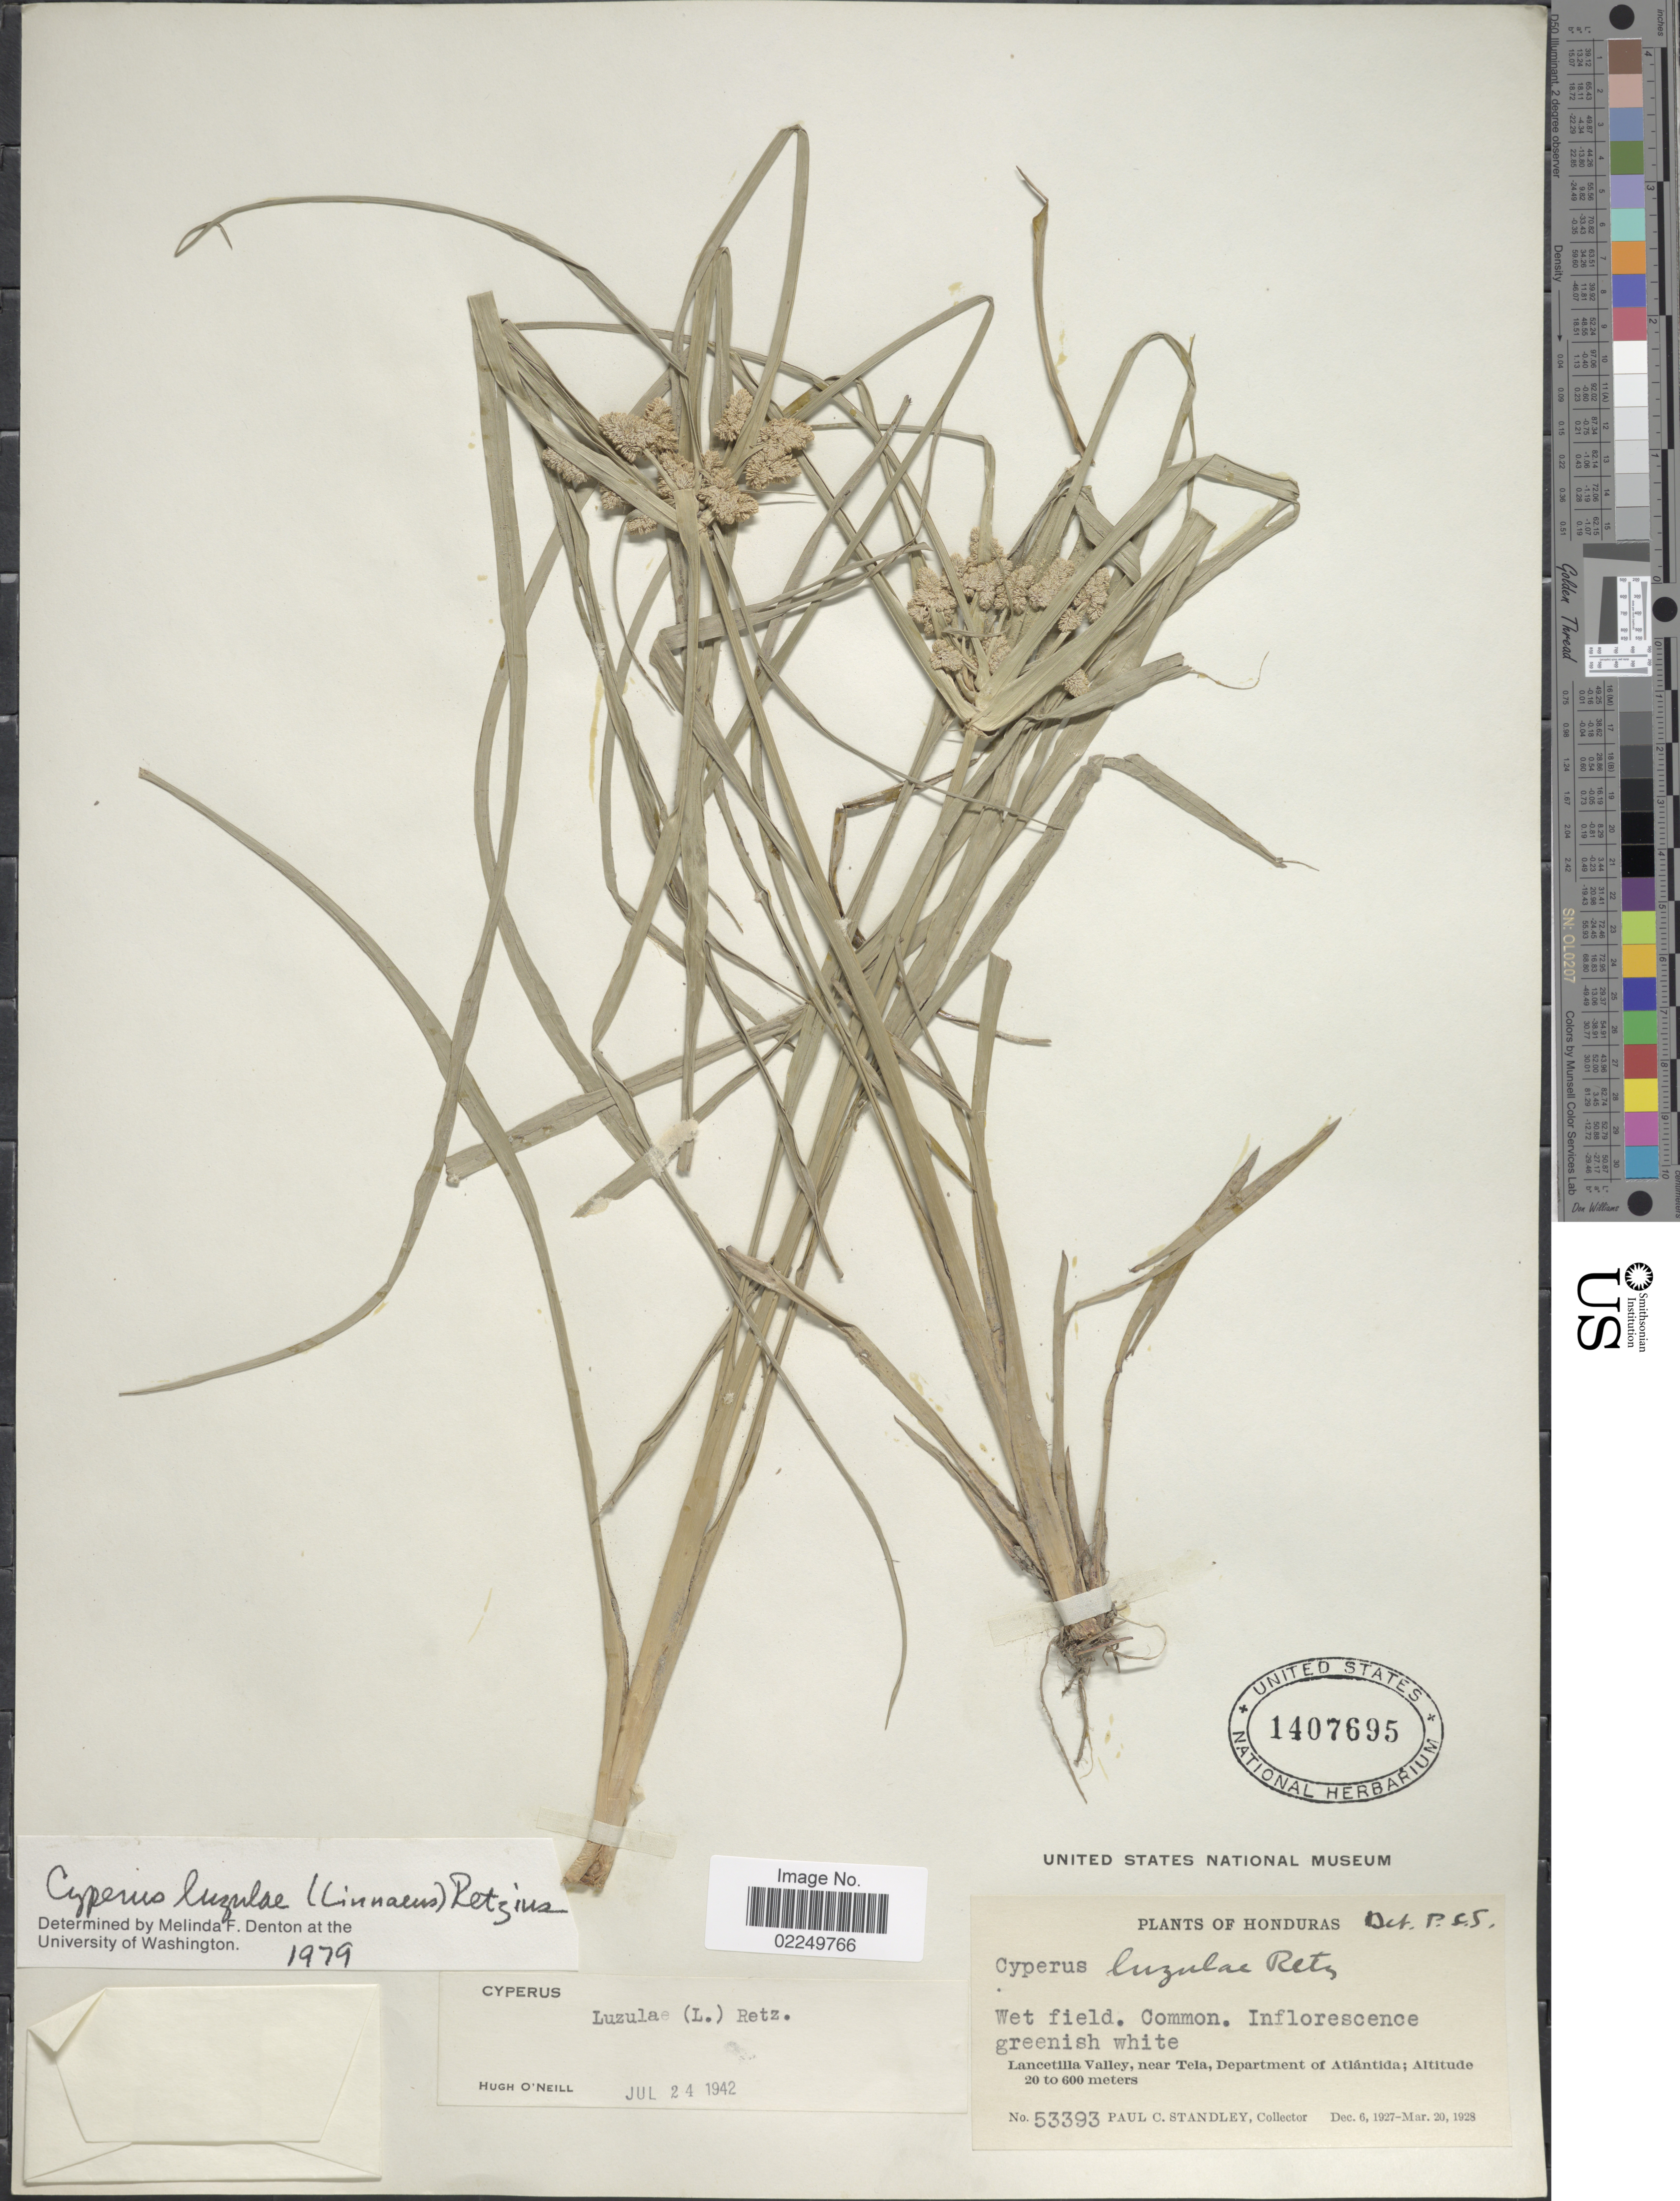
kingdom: Plantae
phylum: Tracheophyta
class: Liliopsida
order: Poales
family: Cyperaceae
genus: Cyperus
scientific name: Cyperus luzulae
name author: (L.) Rottb. ex Retz.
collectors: P. C. Standley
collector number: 53393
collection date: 1927-12-06/1928-03-20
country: Honduras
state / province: Atlántida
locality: Lancetilla Valley, near Tela, Department of Atlantida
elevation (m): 20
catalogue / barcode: US 1407695